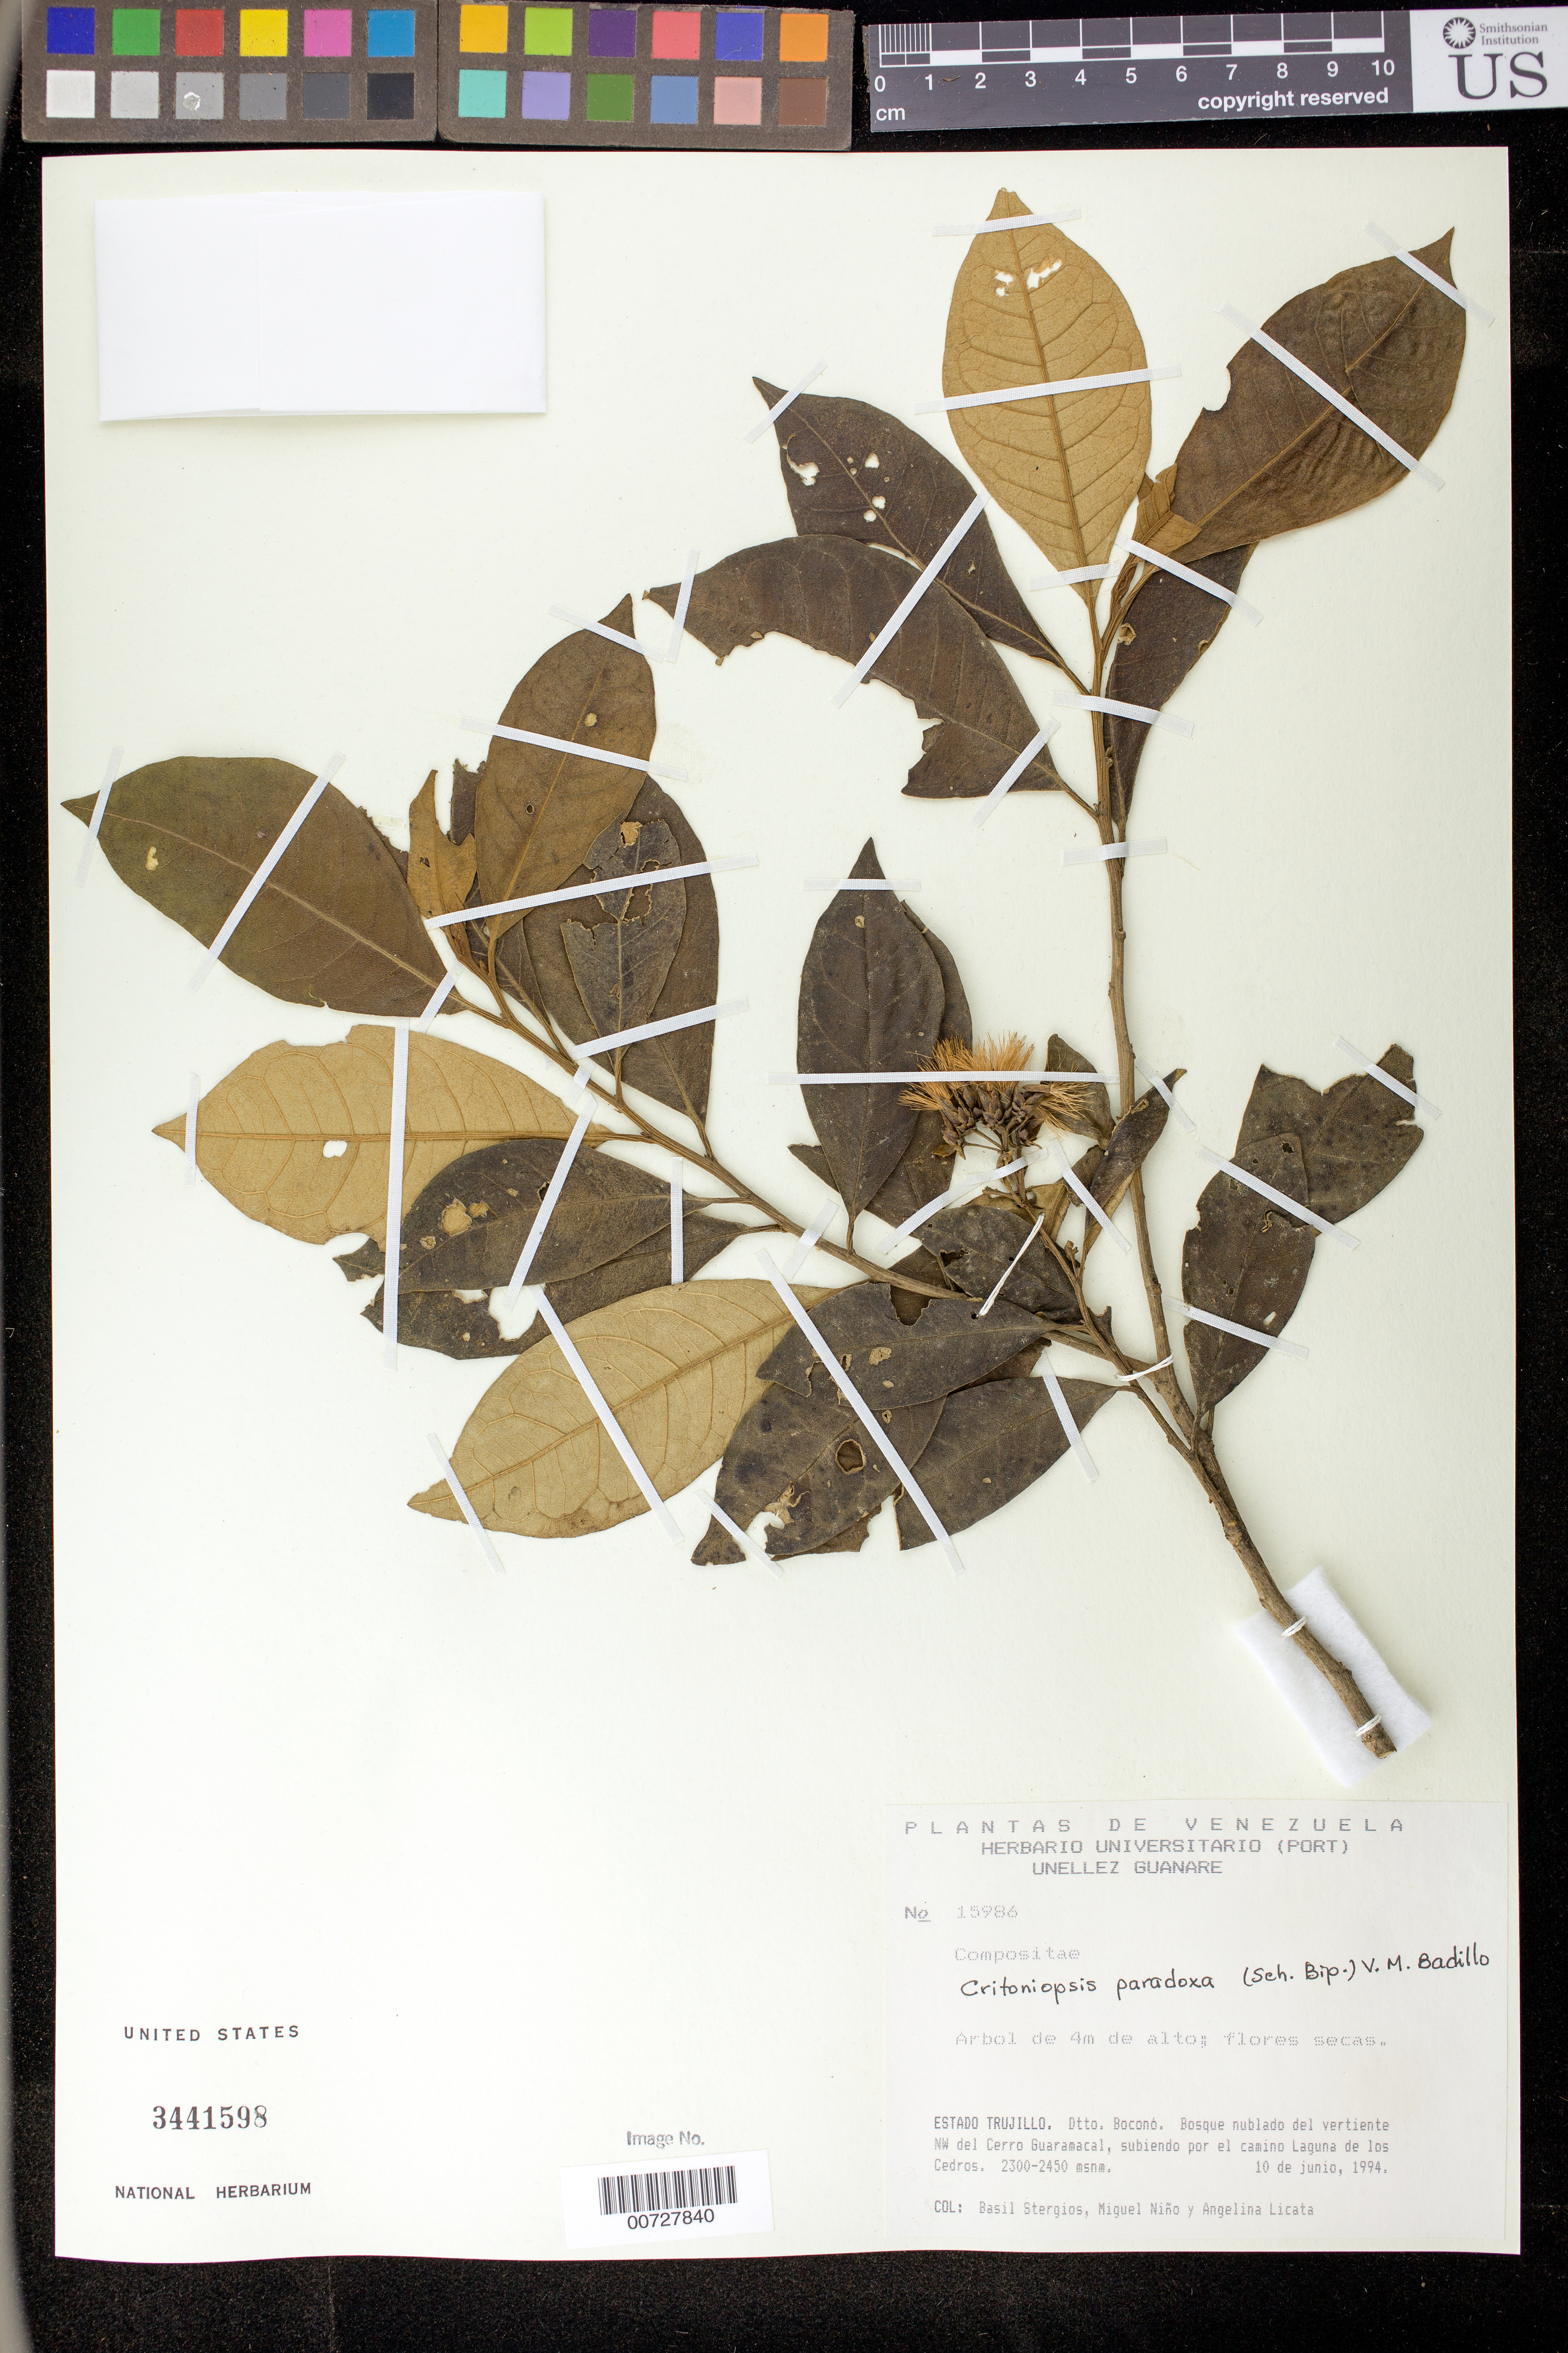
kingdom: Plantae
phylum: Tracheophyta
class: Magnoliopsida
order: Asterales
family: Asteraceae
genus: Critoniopsis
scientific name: Critoniopsis paradoxa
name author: (Sch. Bip.) V.M. Badillo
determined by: Stergios, B. G.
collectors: B. G. Stergios, S. M. Niño & A. Licata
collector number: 15986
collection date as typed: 10 Jun 1994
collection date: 1994-06-10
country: Venezuela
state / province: Trujillo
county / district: Boconó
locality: Cerro Guaramacal, vertiente NW del subiendo por el camino Laguna de los Cedros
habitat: Bosque nublado.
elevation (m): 2300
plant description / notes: PORT, US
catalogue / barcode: US 3441598